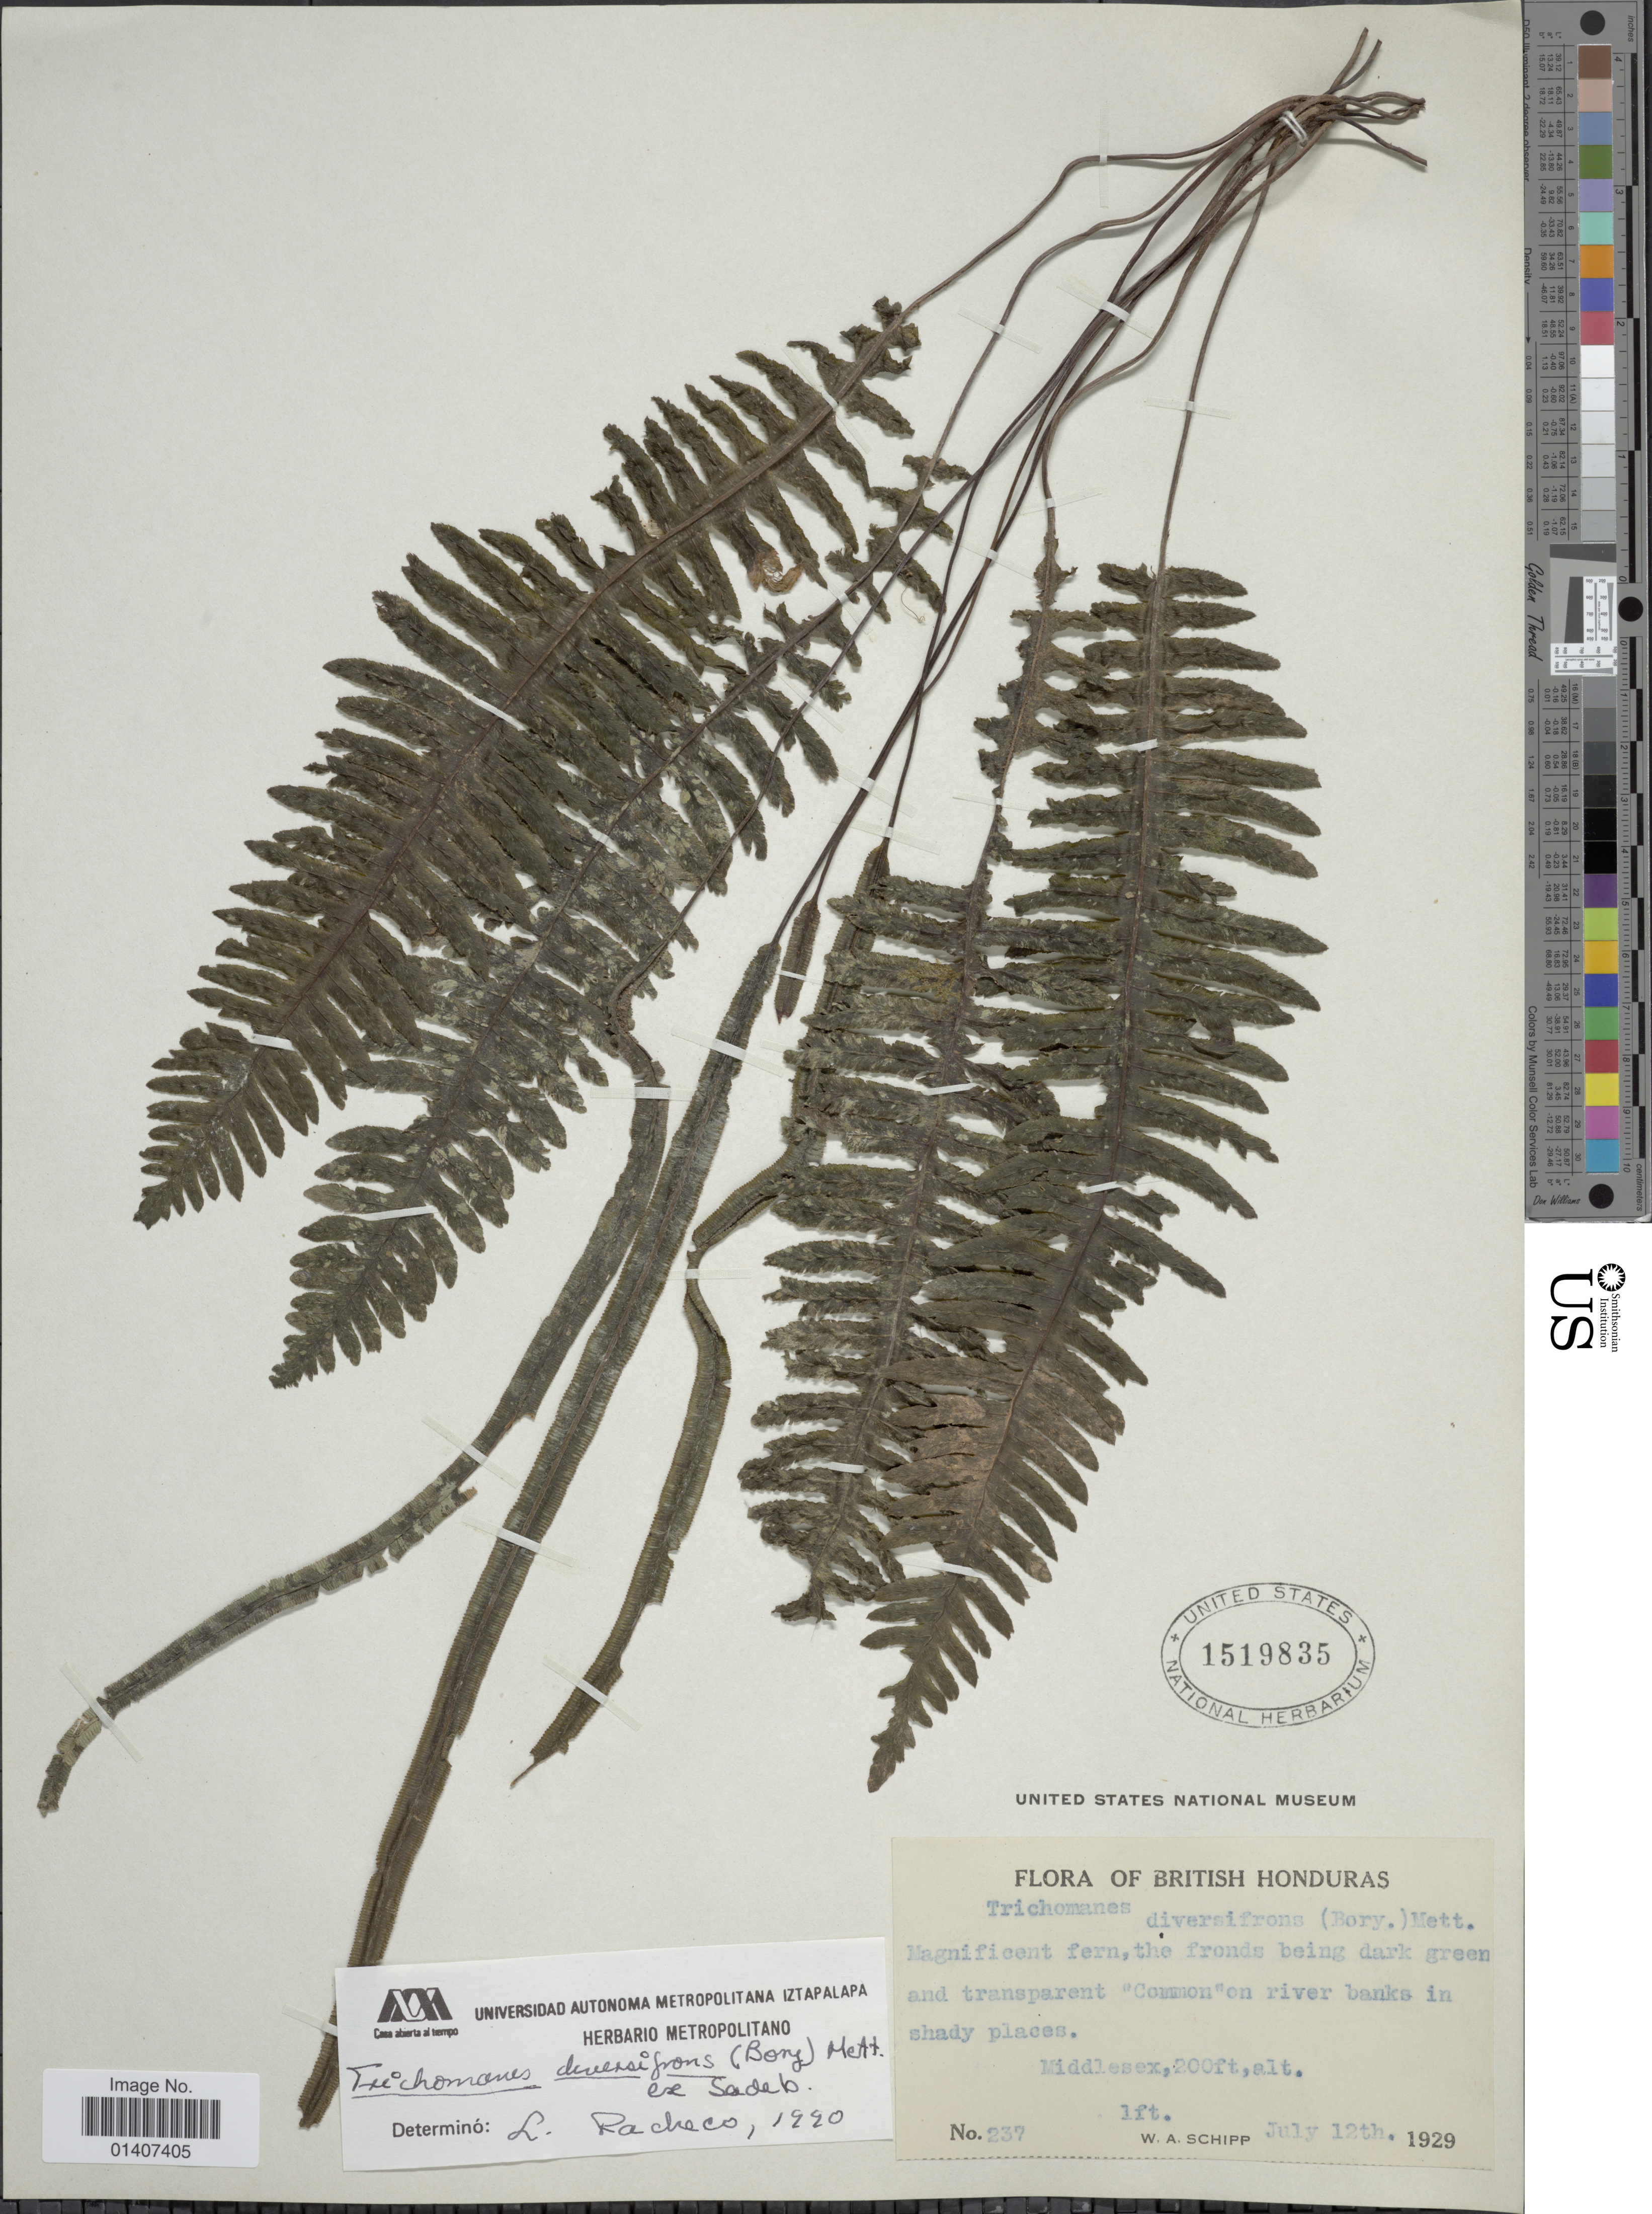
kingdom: Plantae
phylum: Tracheophyta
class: Polypodiopsida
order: Hymenophyllales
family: Hymenophyllaceae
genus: Trichomanes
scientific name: Trichomanes diversifrons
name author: (Bory) Mett. ex Sadeb.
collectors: W. Schipp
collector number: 237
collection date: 1929-07-12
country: Belize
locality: British Honduras, on river banks in shady places, Middlesex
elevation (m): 61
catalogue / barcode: US 1519835